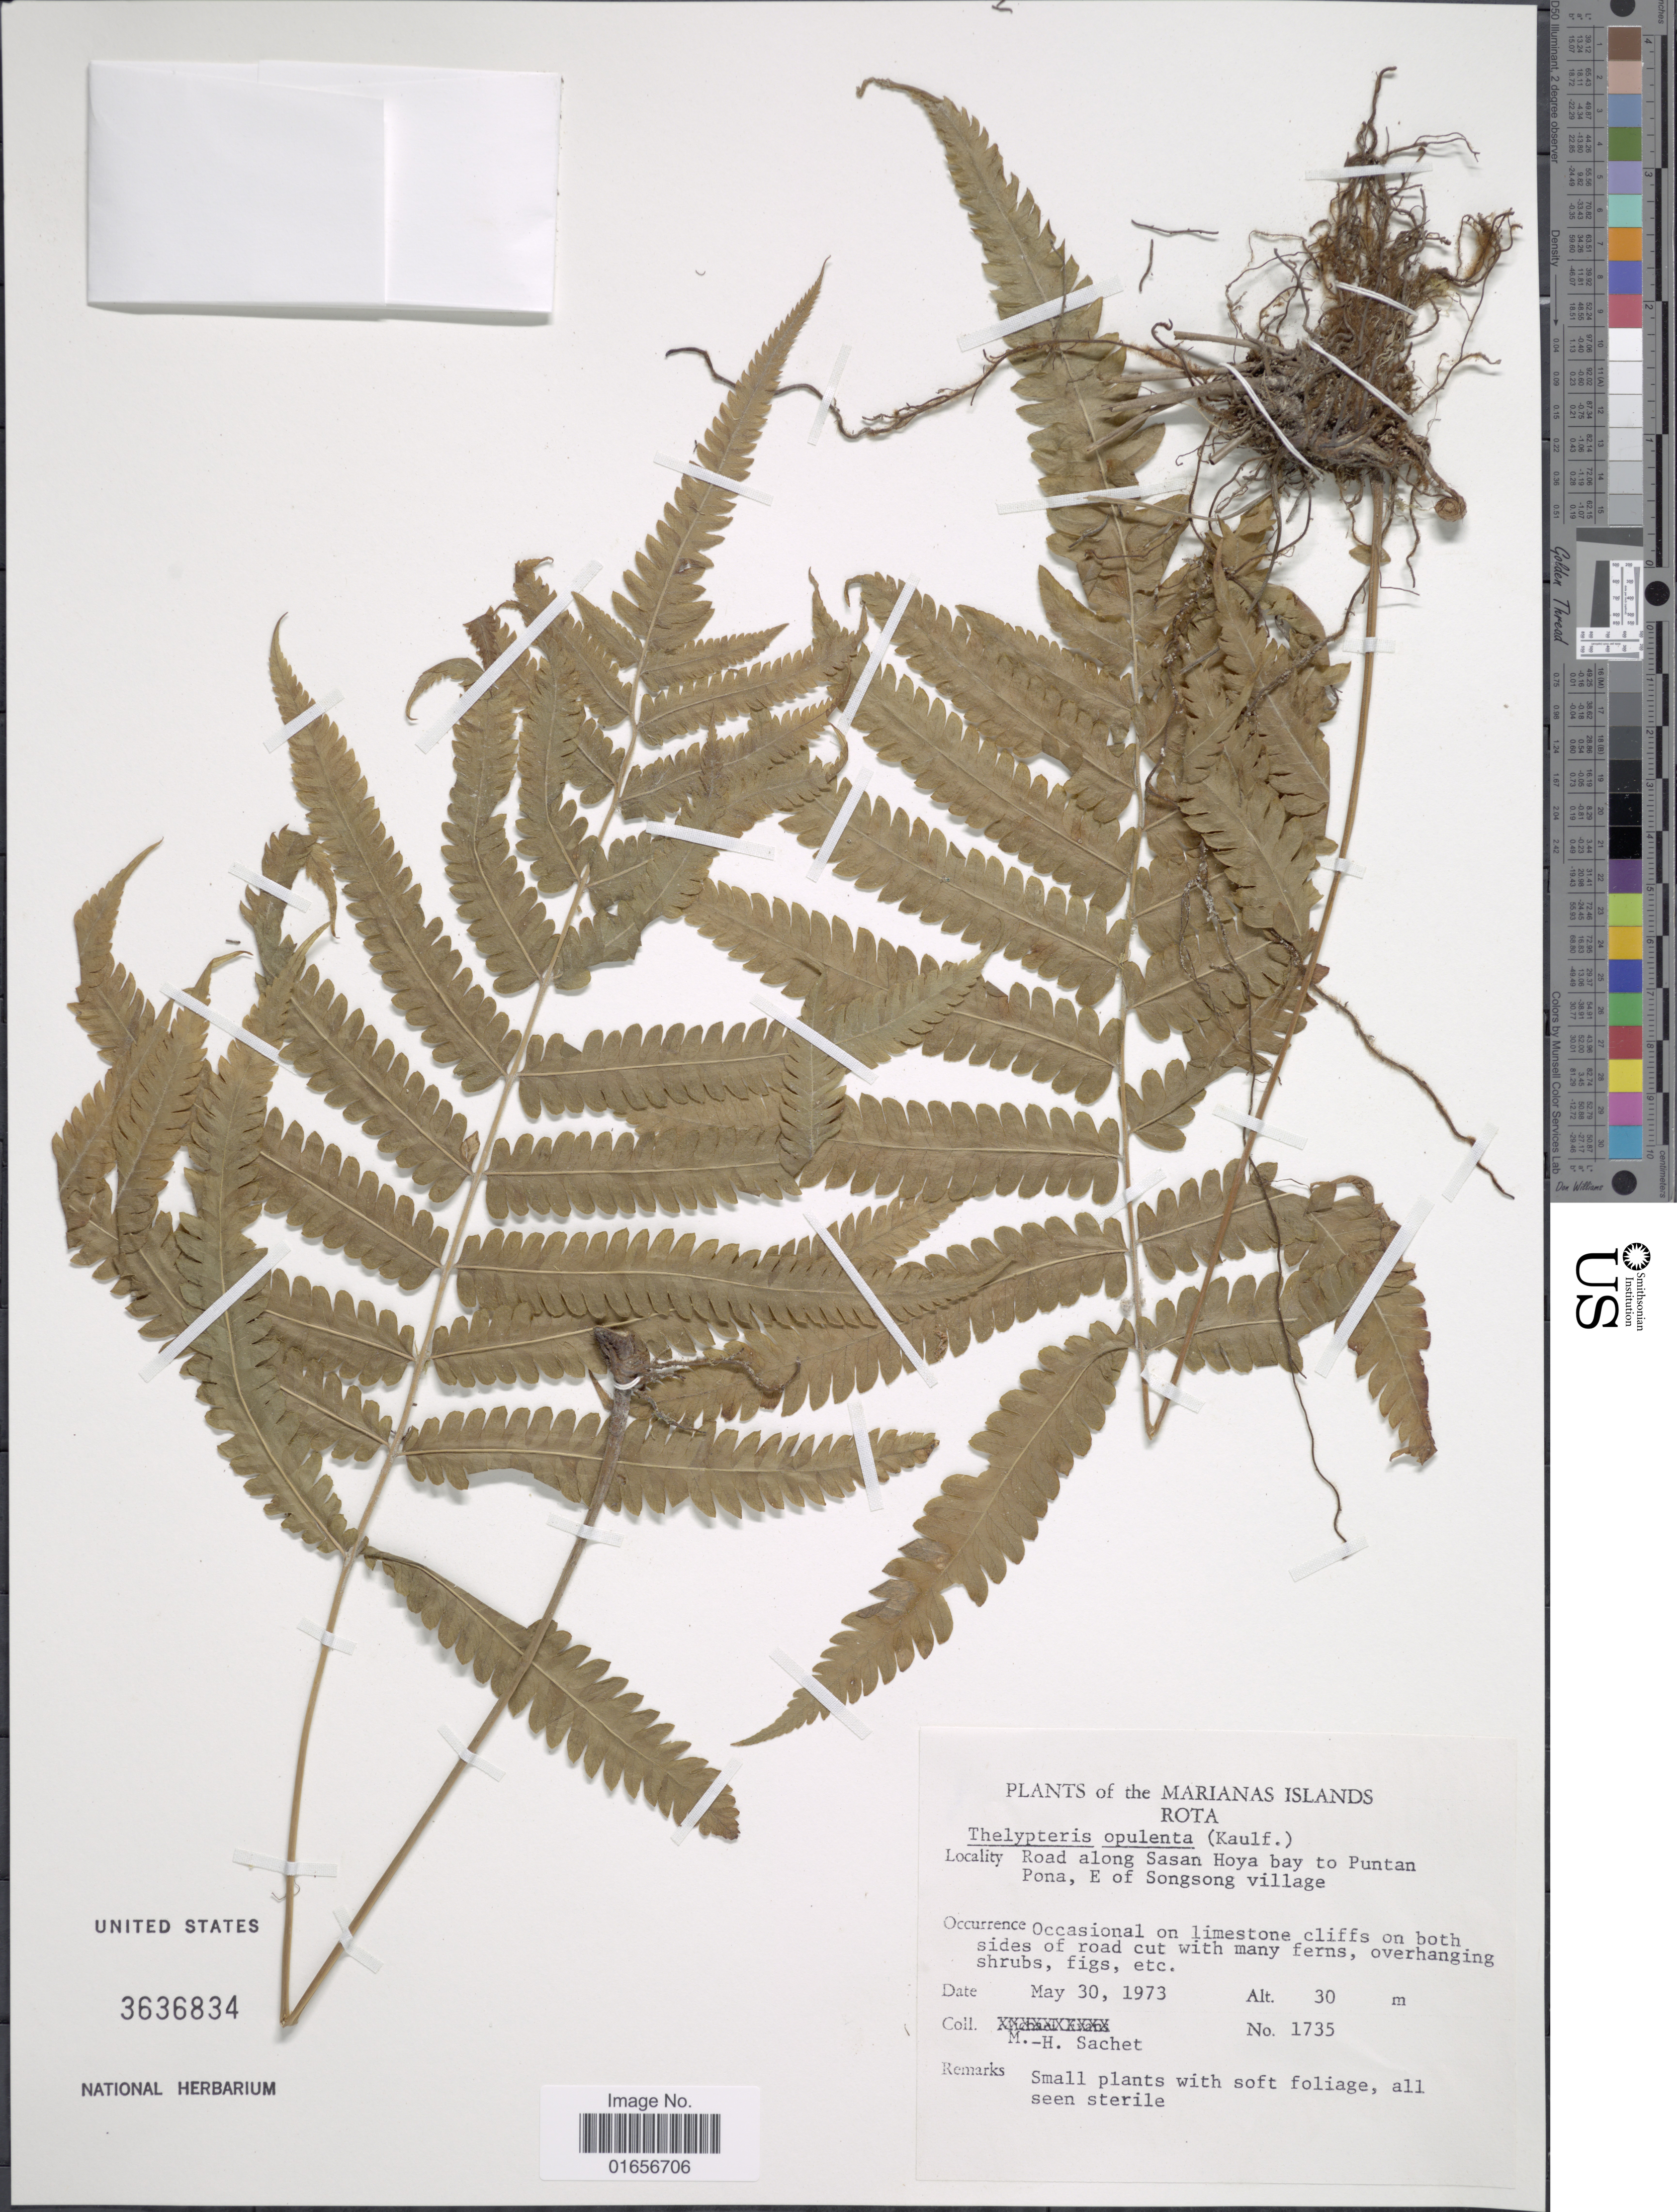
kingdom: Plantae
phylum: Tracheophyta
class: Polypodiopsida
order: Polypodiales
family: Thelypteridaceae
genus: Amphineuron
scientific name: Amphineuron opulentum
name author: (Kaulf.) Holttum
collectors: M.-H. Sachet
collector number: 1735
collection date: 1973-05-30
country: Northern Mariana Islands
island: Rota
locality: Rota. Road along Sasan HOya bay to Puntan Pina, E of Songsong village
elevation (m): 30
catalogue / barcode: US 3636834